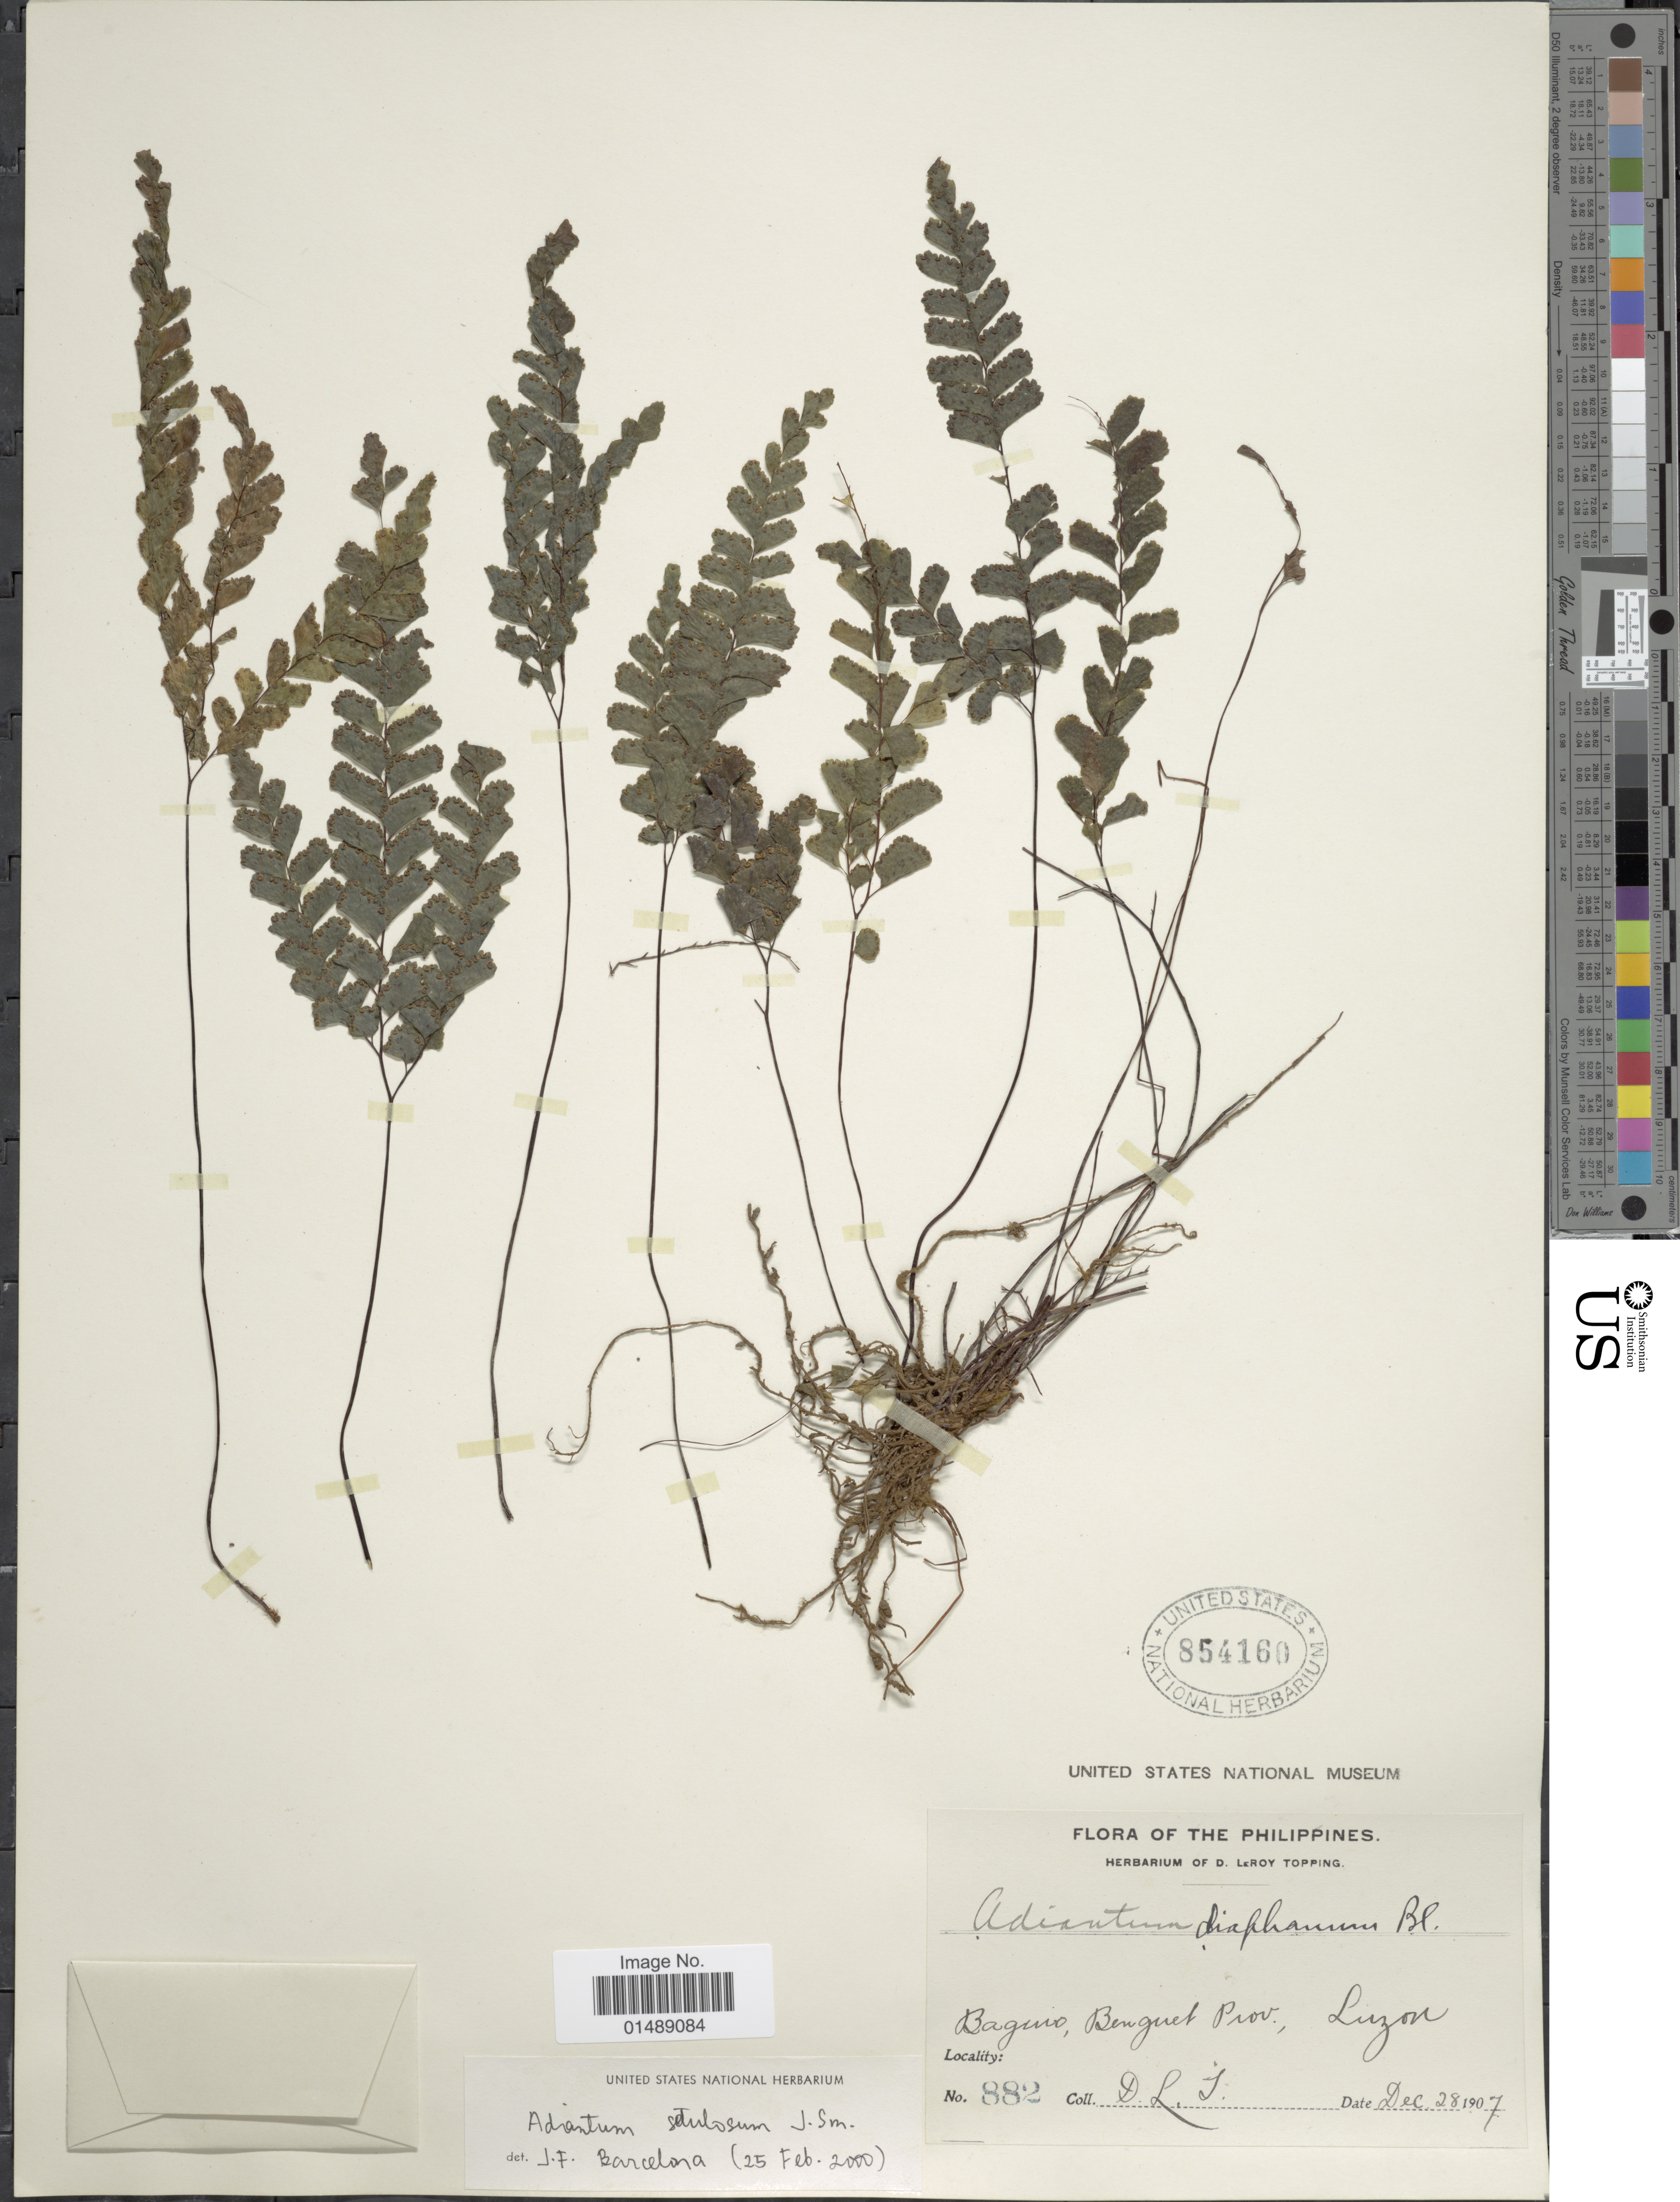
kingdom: Plantae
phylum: Tracheophyta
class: Polypodiopsida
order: Polypodiales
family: Pteridaceae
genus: Adiantum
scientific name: Adiantum setulosum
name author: J. Sm.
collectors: D. L. Topping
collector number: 882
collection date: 1907-12-28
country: Philippines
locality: Bagauio, Benguet Prov., Luzon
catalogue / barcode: US 854160